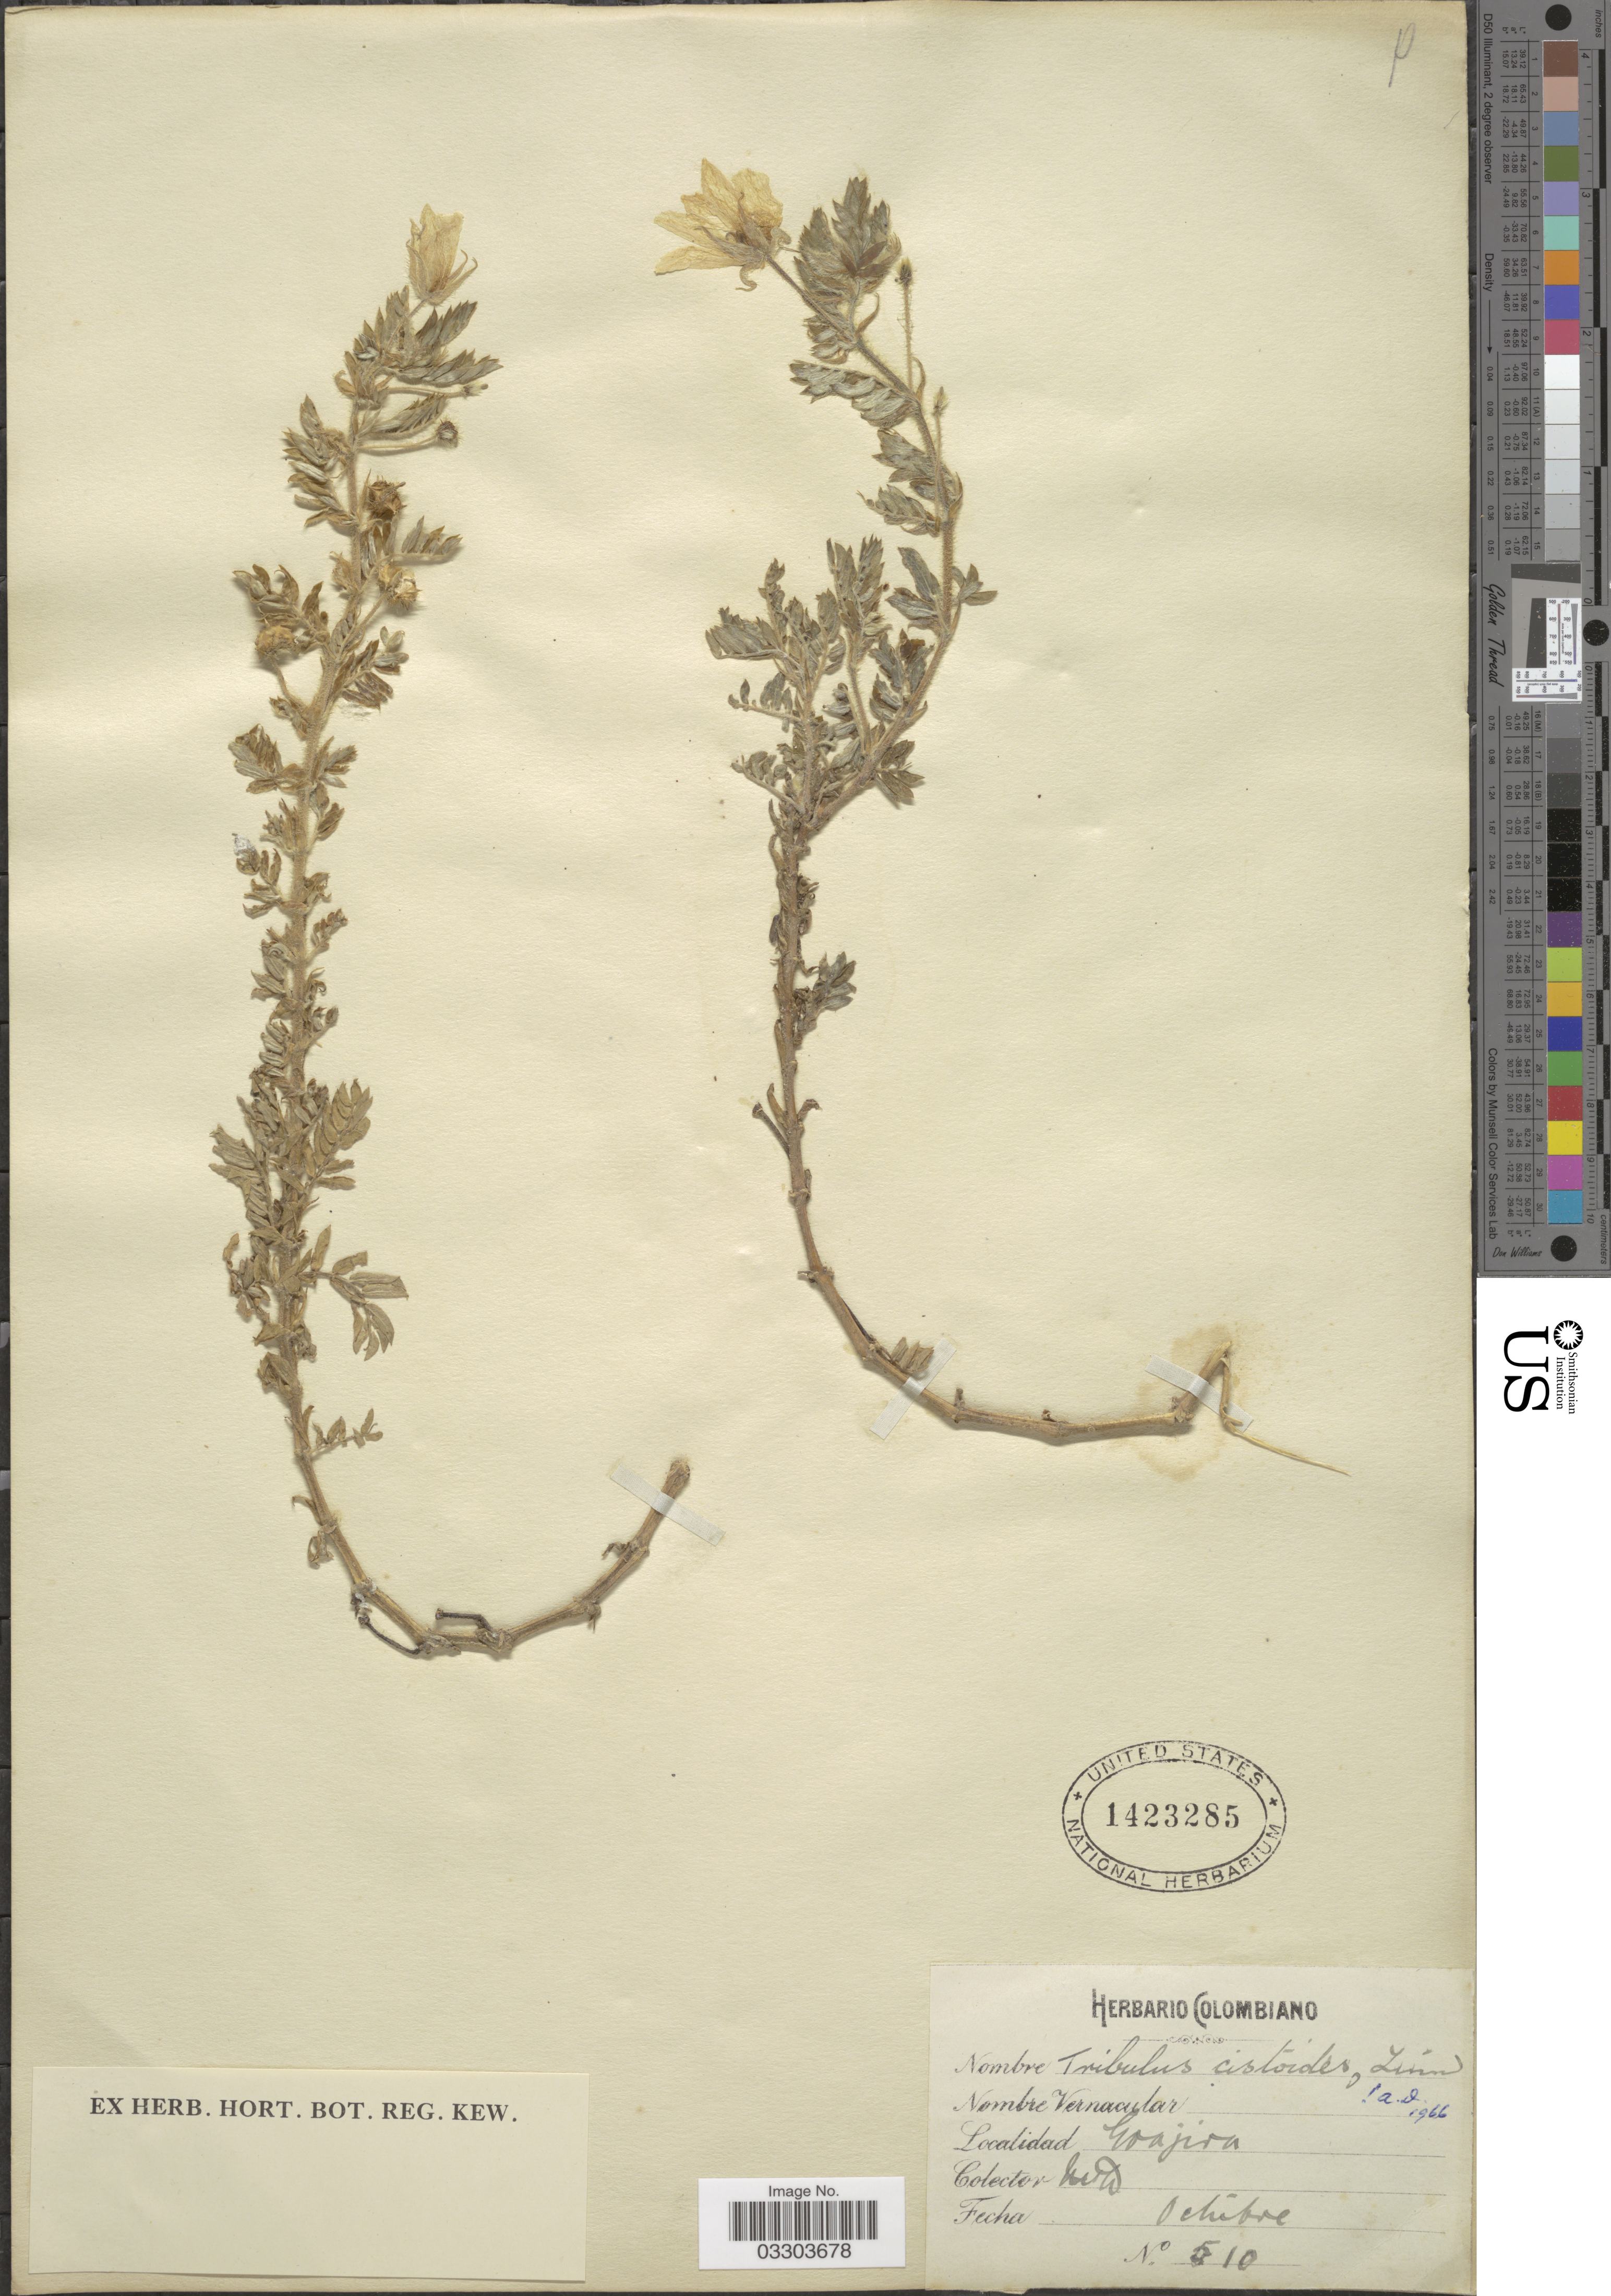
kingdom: Plantae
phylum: Tracheophyta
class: Magnoliopsida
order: Zygophyllales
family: Zygophyllaceae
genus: Tribulus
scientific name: Tribulus cistoides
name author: L.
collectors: M. D.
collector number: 510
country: Colombia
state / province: La Guajira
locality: Goajira.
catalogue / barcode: US 1423285